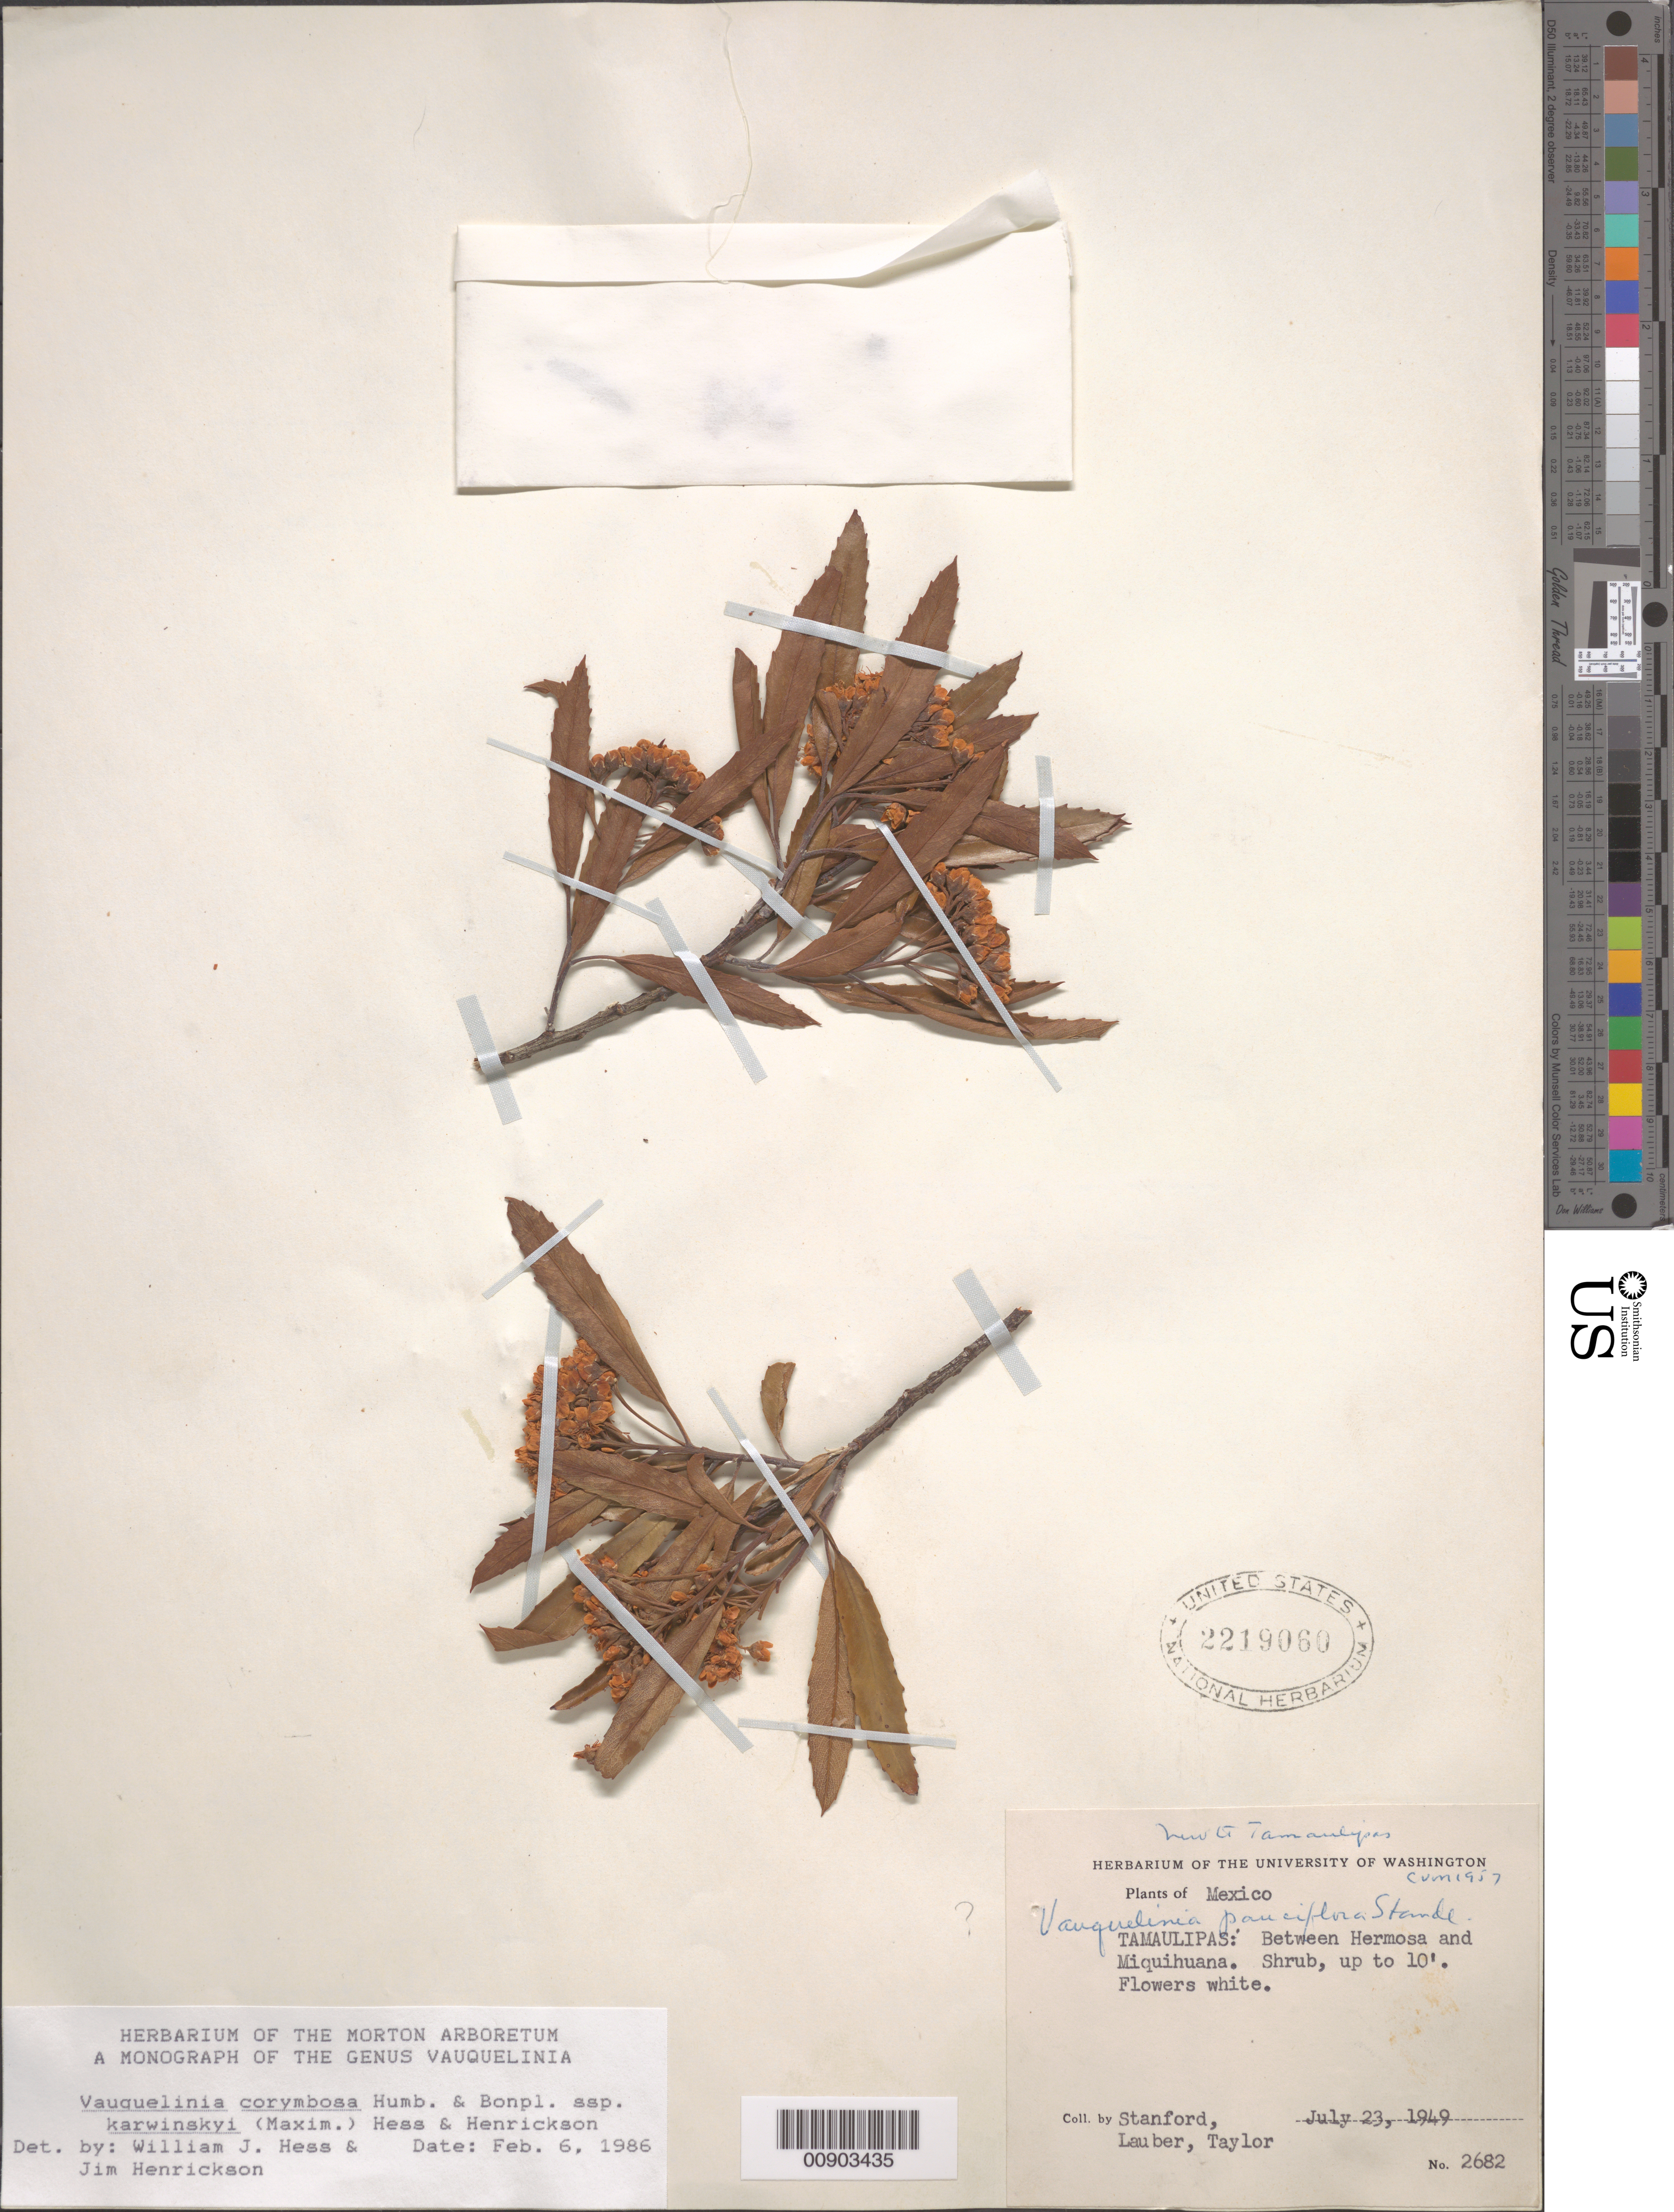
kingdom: Plantae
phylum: Tracheophyta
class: Magnoliopsida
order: Rosales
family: Rosaceae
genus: Vauquelinia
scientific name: Vauquelinia corymbosa subsp. karwinskyi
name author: (Maxim.) W.J. Hess & Henrickson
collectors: -. Stanford, Lauber, -- & -- Taylor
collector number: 2682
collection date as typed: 23 Jul 1949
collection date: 1949-07-23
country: Mexico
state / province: Tamaulipas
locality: Tamaulipas, Between Hermosa and Miquihuana.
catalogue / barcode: US 2219060